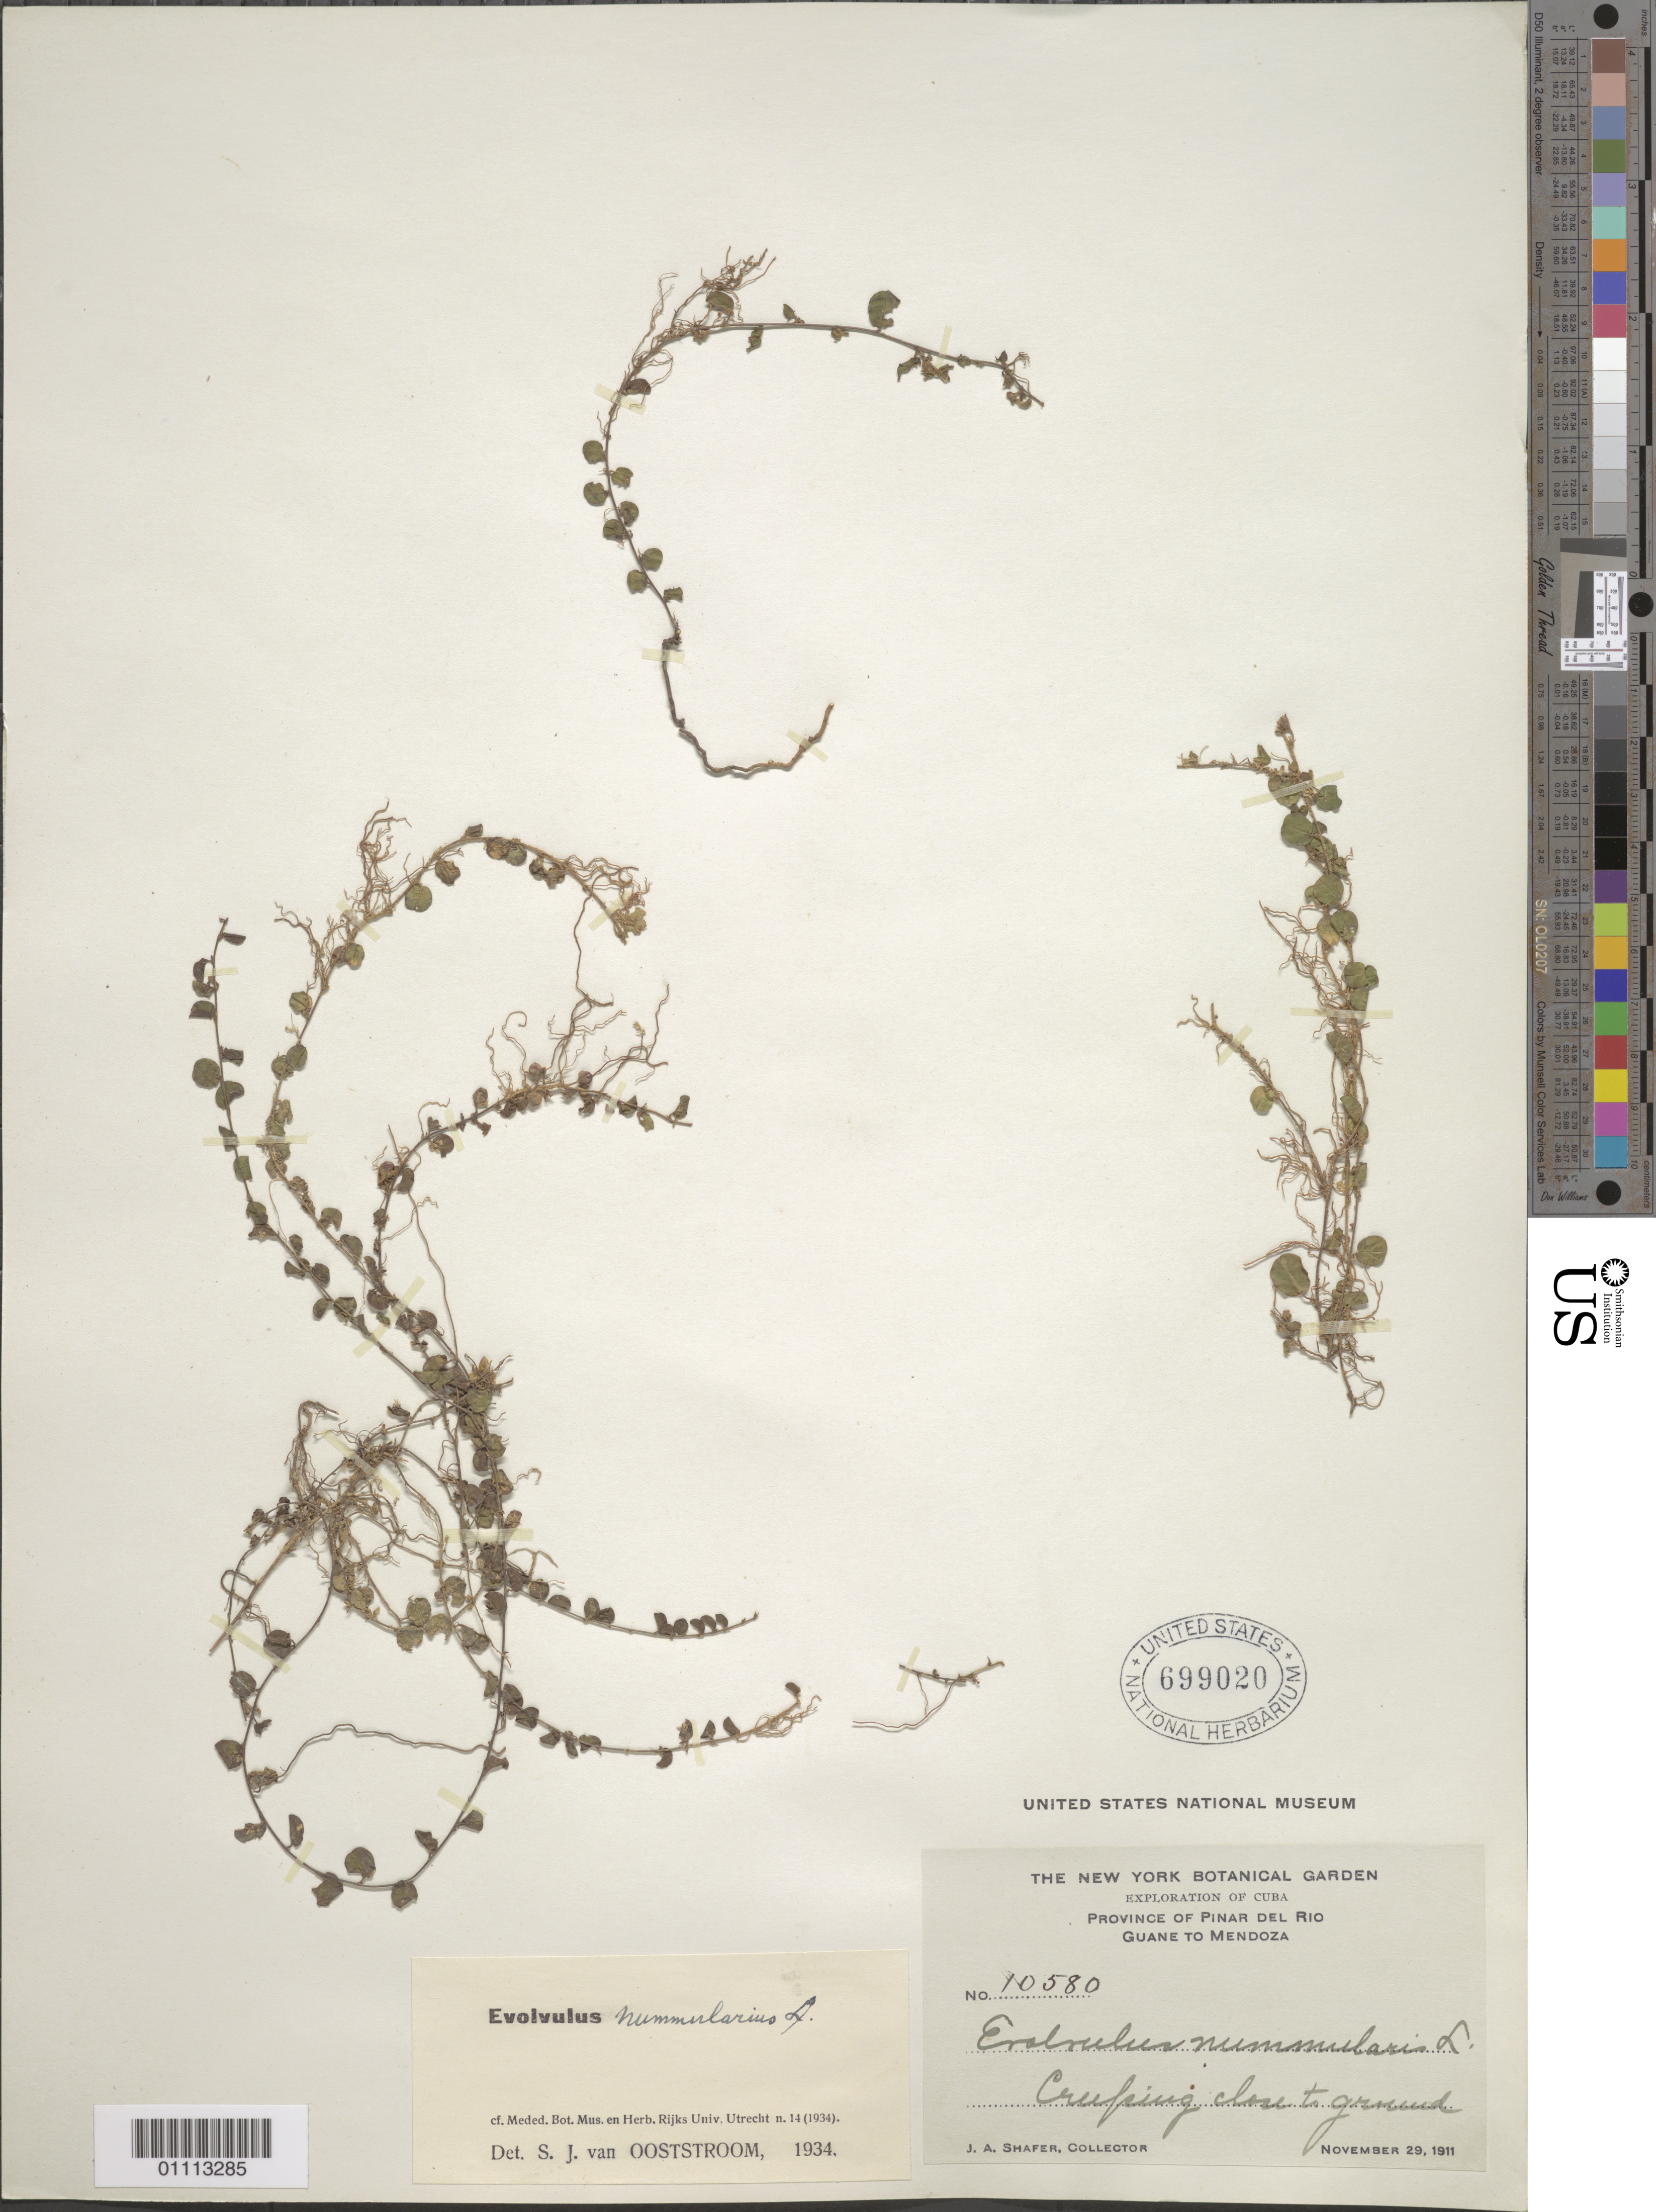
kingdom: Plantae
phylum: Tracheophyta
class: Magnoliopsida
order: Solanales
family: Convolvulaceae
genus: Evolvulus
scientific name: Evolvulus nummularius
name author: (L.) L.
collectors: J. A. Shafer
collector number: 10580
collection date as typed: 29 Nov 1911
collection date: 1911-11-29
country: Cuba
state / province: Pinar del Rio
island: Cuba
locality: Guane to Mendoza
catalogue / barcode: US 699020